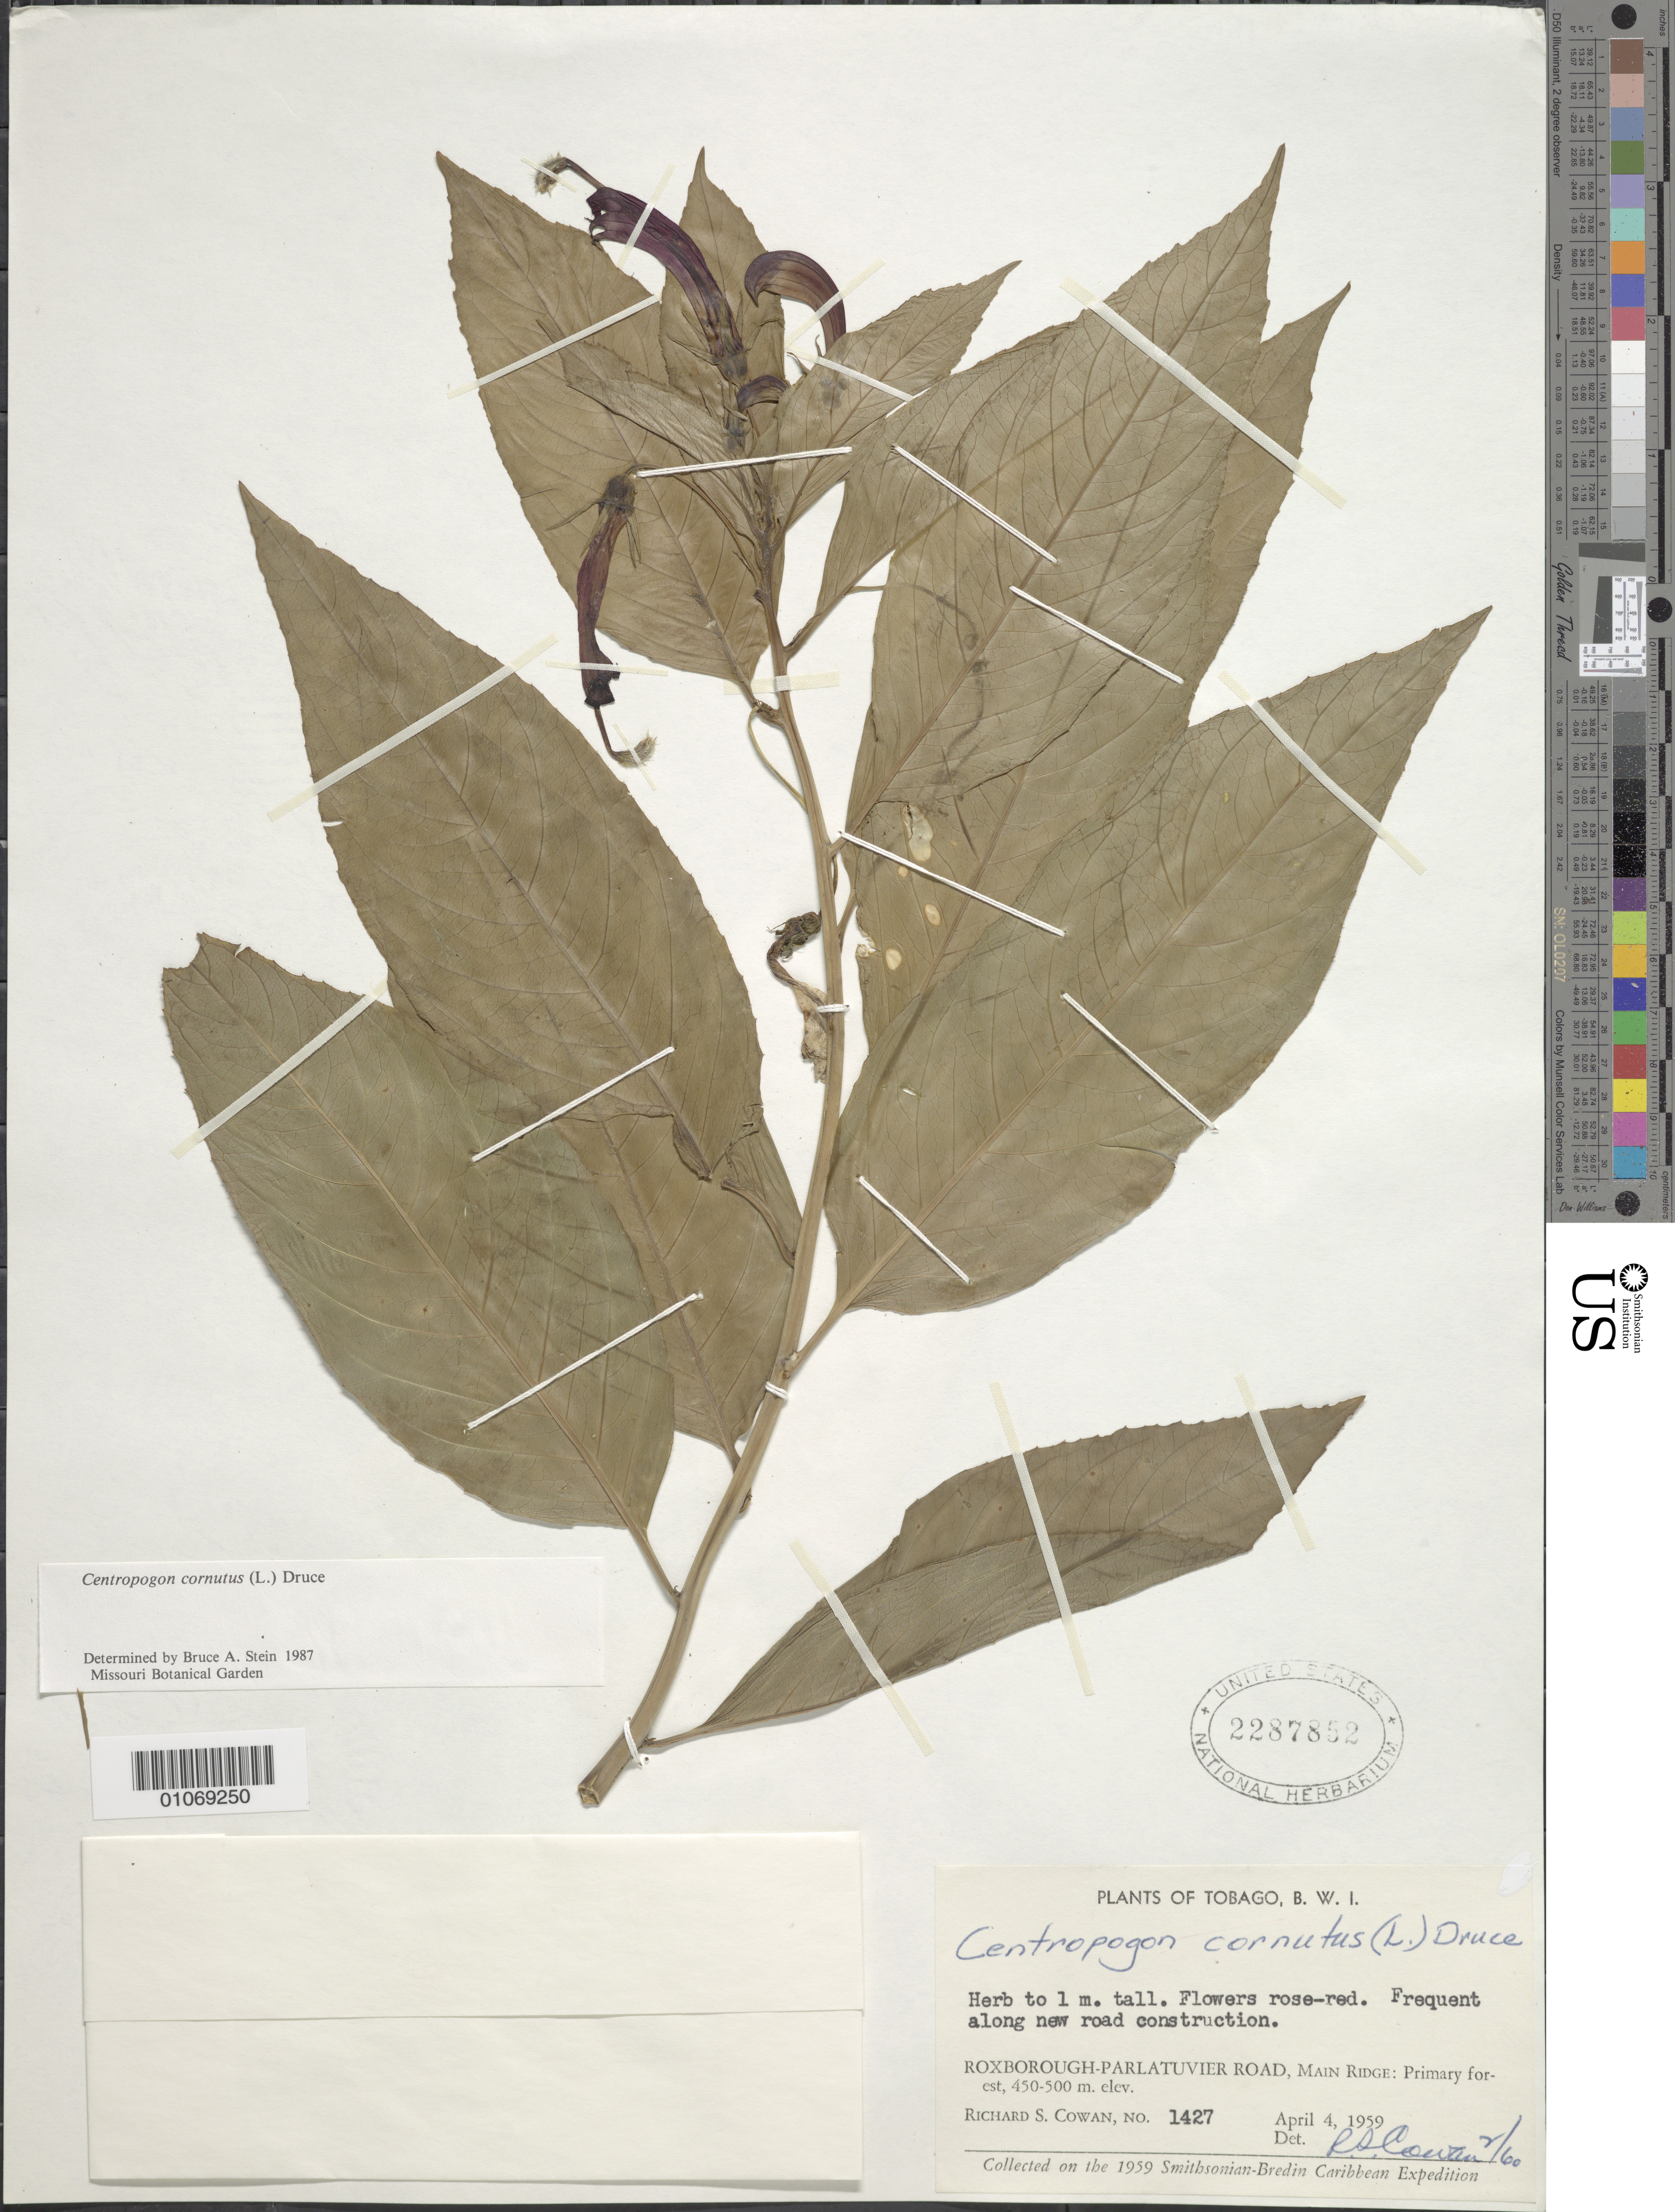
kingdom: Plantae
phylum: Tracheophyta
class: Magnoliopsida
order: Asterales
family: Campanulaceae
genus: Centropogon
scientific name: Centropogon cornutus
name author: (L.) Druce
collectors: R. S. Cowan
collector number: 1427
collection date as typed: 04 Apr 1959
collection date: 1959-04-04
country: Trinidad and Tobago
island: Tobago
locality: Roxborough-Parlatuvier Road, Main Ridge. Primary forest.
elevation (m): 450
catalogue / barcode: US 2287852